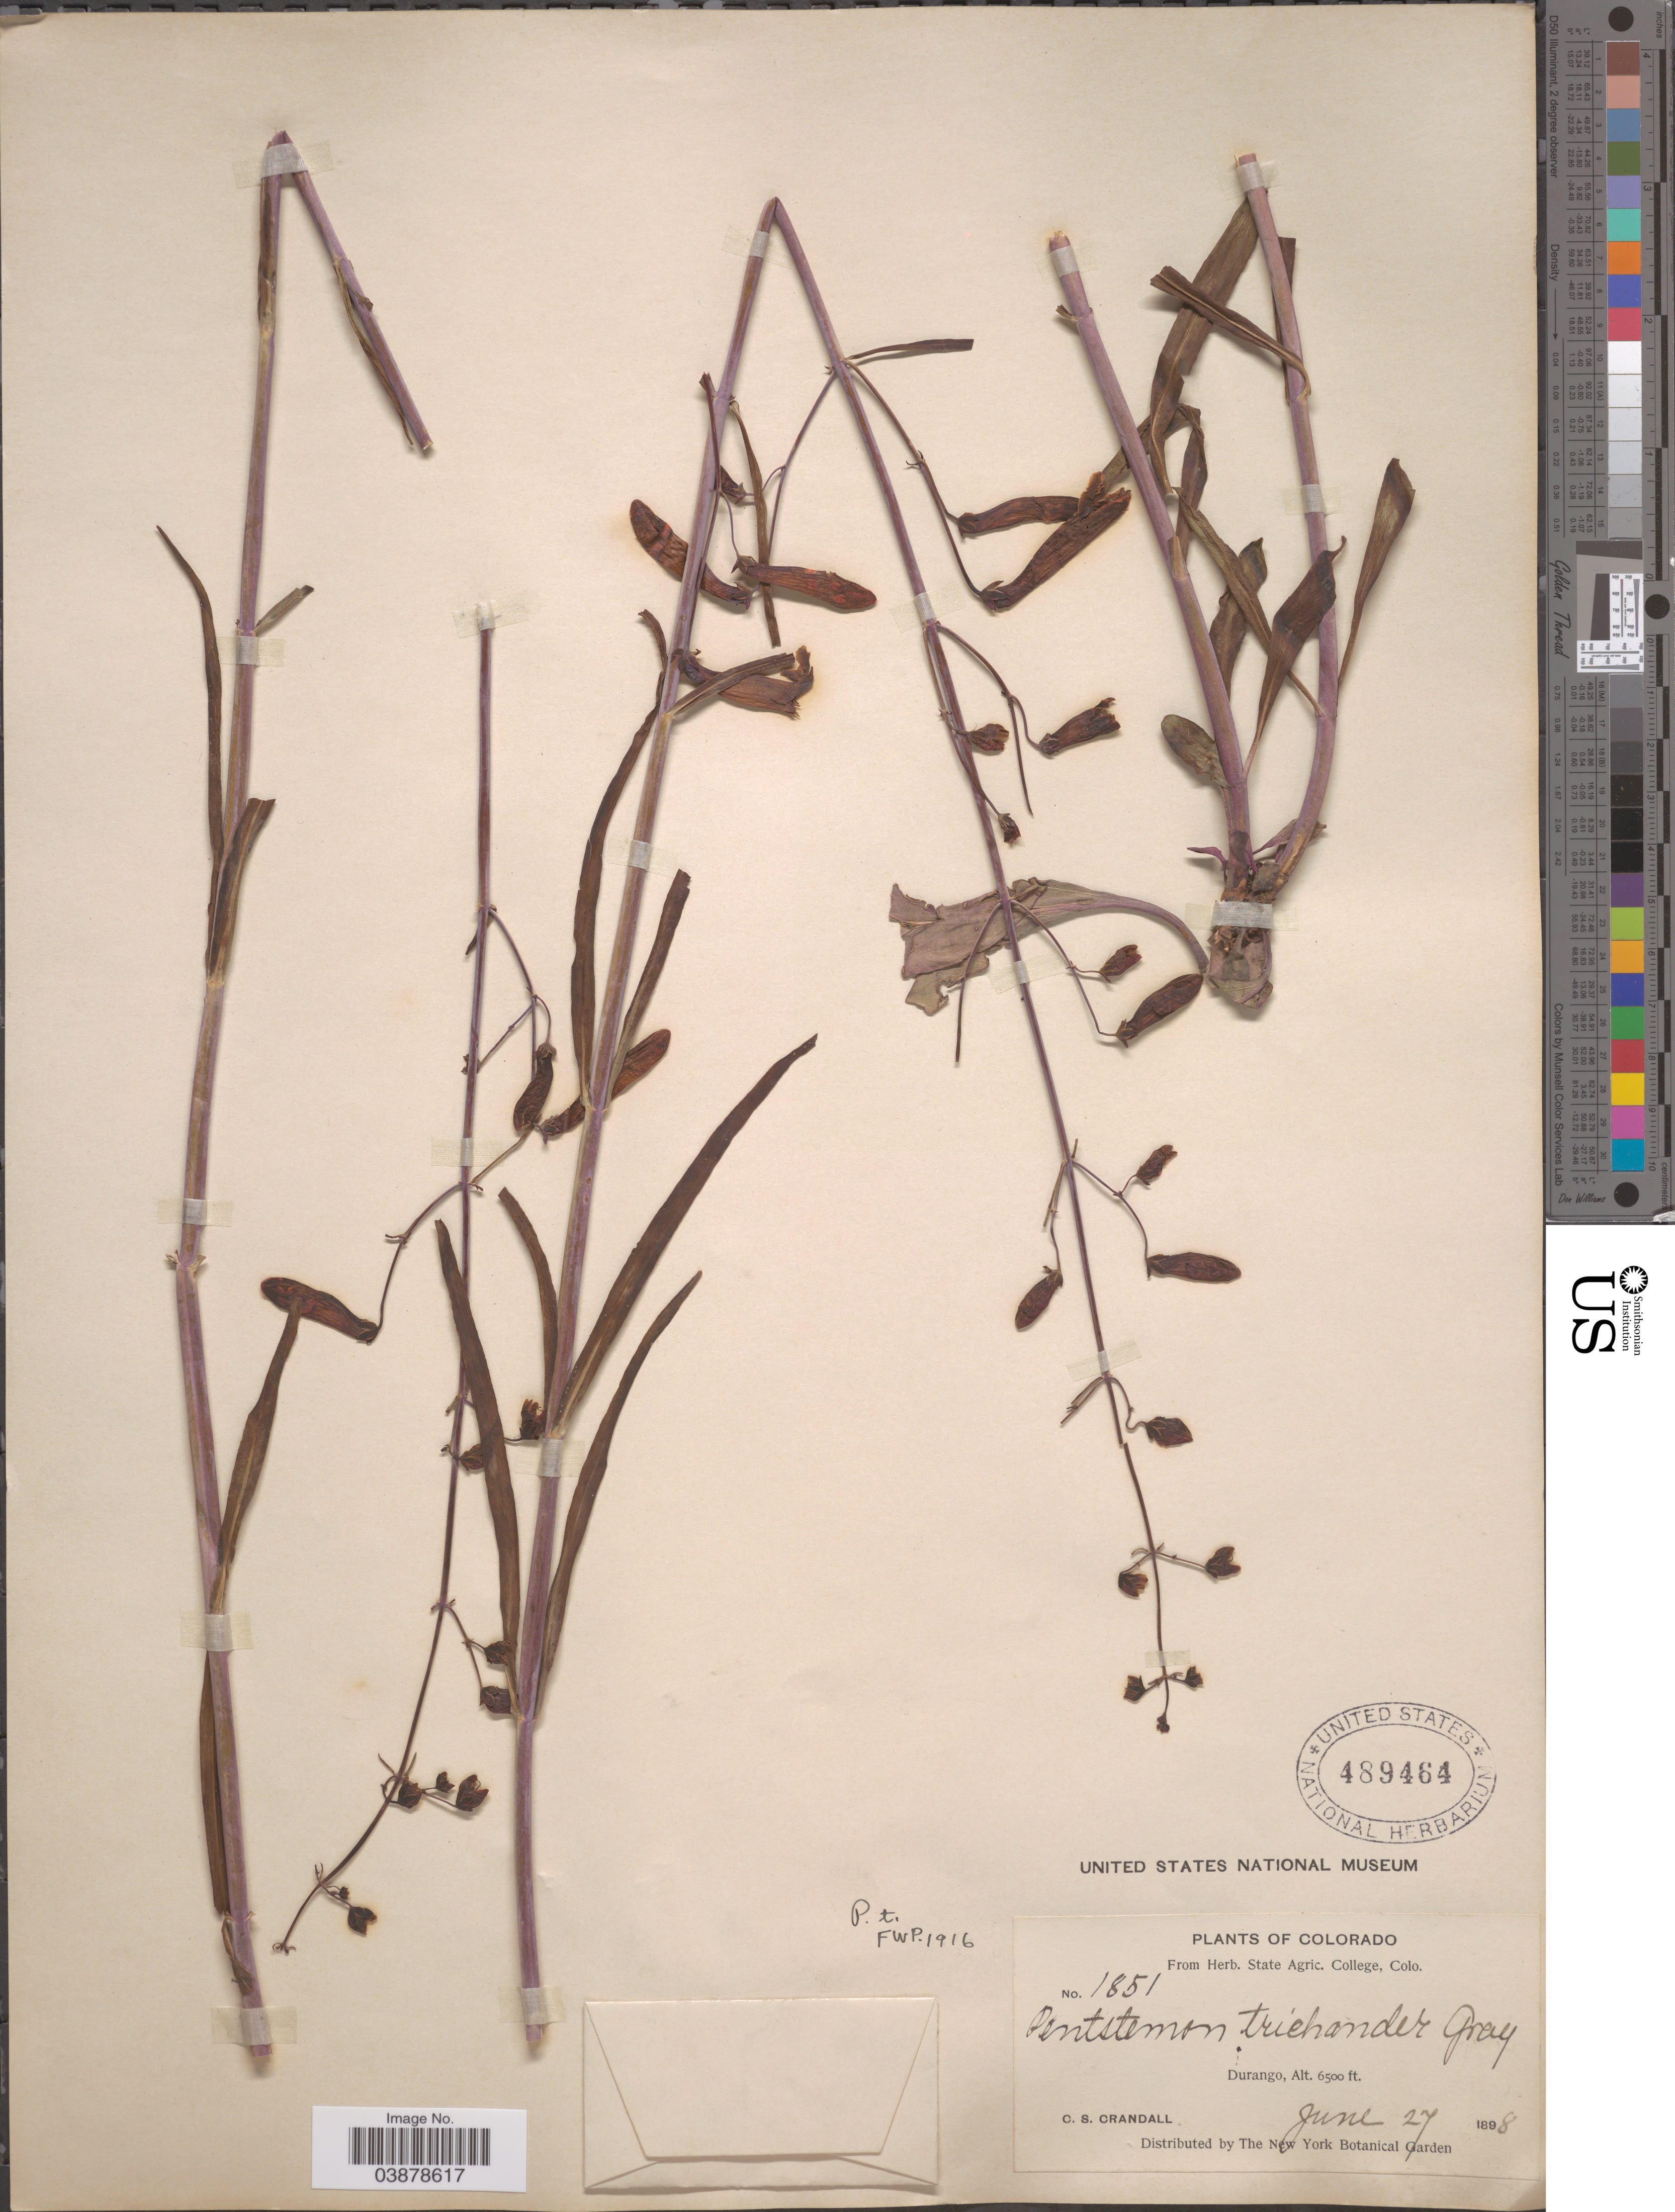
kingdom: Plantae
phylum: Tracheophyta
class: Magnoliopsida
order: Lamiales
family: Plantaginaceae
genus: Penstemon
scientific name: Penstemon trichander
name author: (A. Gray) Rydb.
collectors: C. Crandall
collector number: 1851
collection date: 1898-06-27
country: United States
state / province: Colorado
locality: Durango.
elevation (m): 1981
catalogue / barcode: US 489464